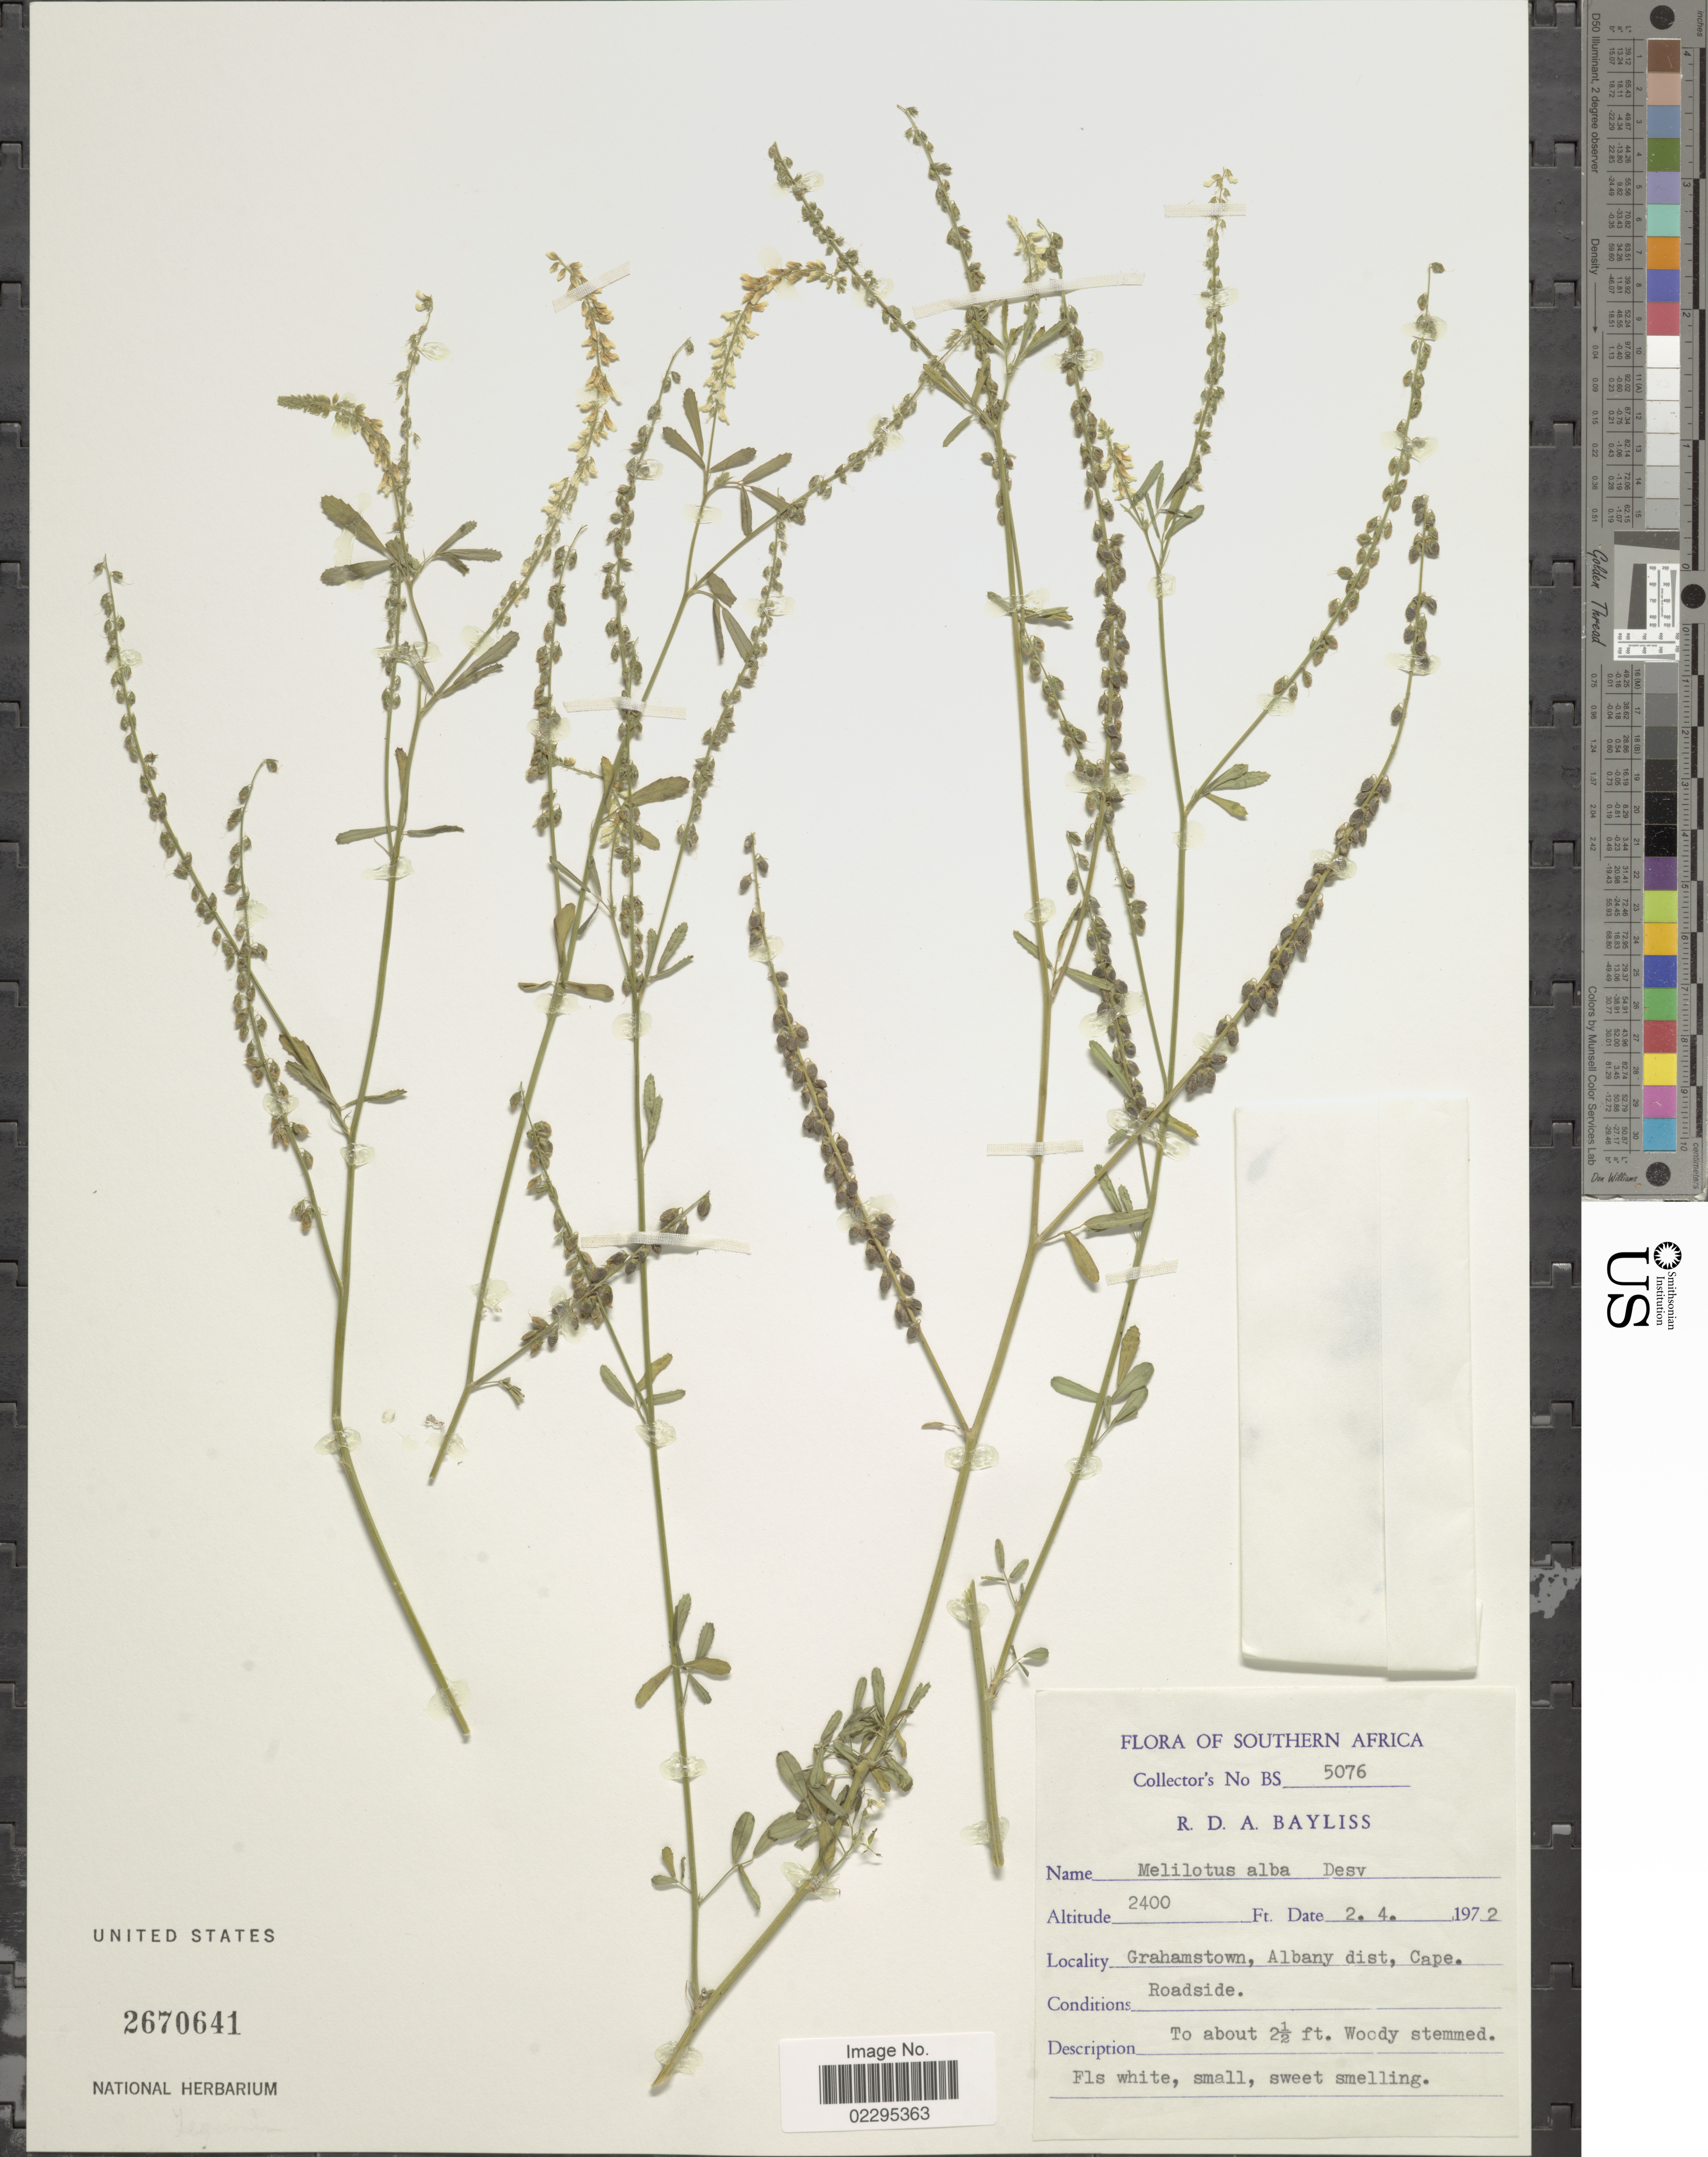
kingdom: Plantae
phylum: Tracheophyta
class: Magnoliopsida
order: Fabales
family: Fabaceae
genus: Melilotus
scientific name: Melilotus albus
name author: Medik.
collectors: R. Bayliss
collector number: BS5076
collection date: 1972-04-02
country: South Africa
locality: Grahamstown, Albany Dist, Cape.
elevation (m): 732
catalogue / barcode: US 2670641